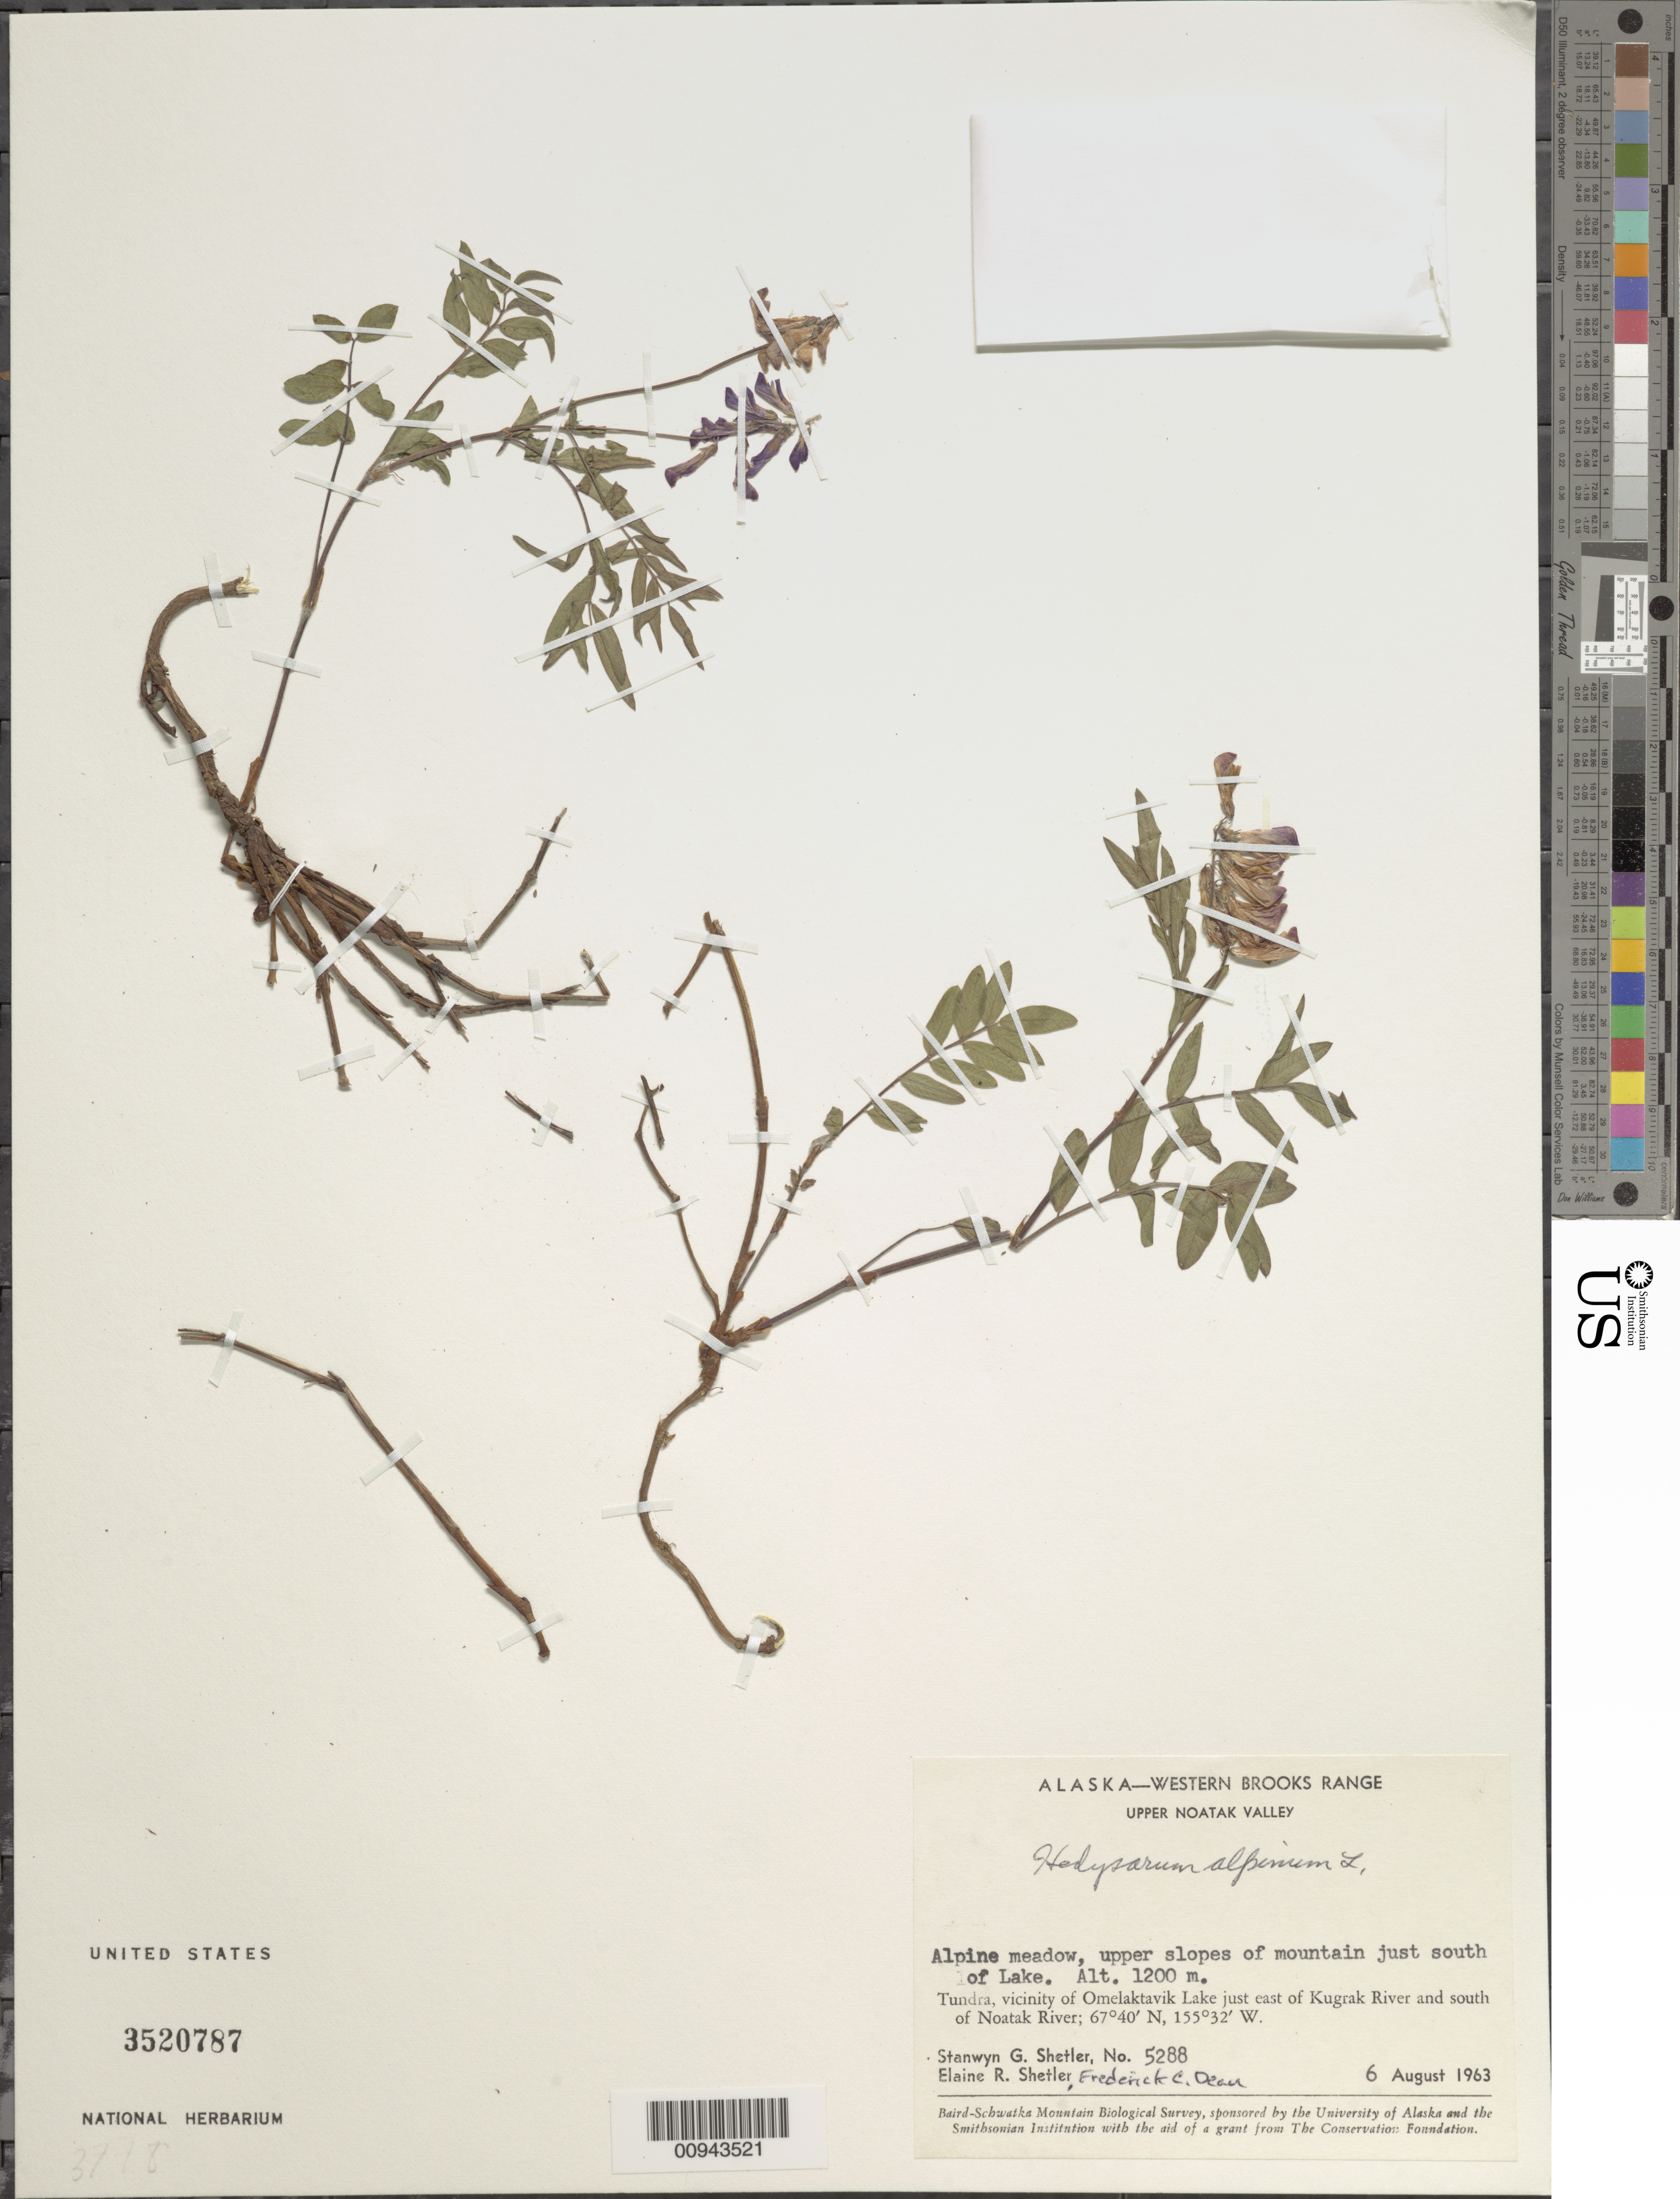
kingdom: Plantae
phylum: Tracheophyta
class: Magnoliopsida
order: Fabales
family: Fabaceae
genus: Hedysarum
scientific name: Hedysarum alpinum var. americanum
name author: Michx. ex Pursh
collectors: S. Shetler, E. R. Shetler & F. C. Dean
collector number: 5288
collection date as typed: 06 Aug 1963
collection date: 1963-08-06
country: United States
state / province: Alaska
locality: Vicinity of Omelaktavik Lake just east of Kugrak River and south of Noatak River. Western Brooks Range, Upper Noatak Valley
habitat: Tundra. Alpine meadow, upper slopes of mountain just south of Lake.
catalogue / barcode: US 3520787